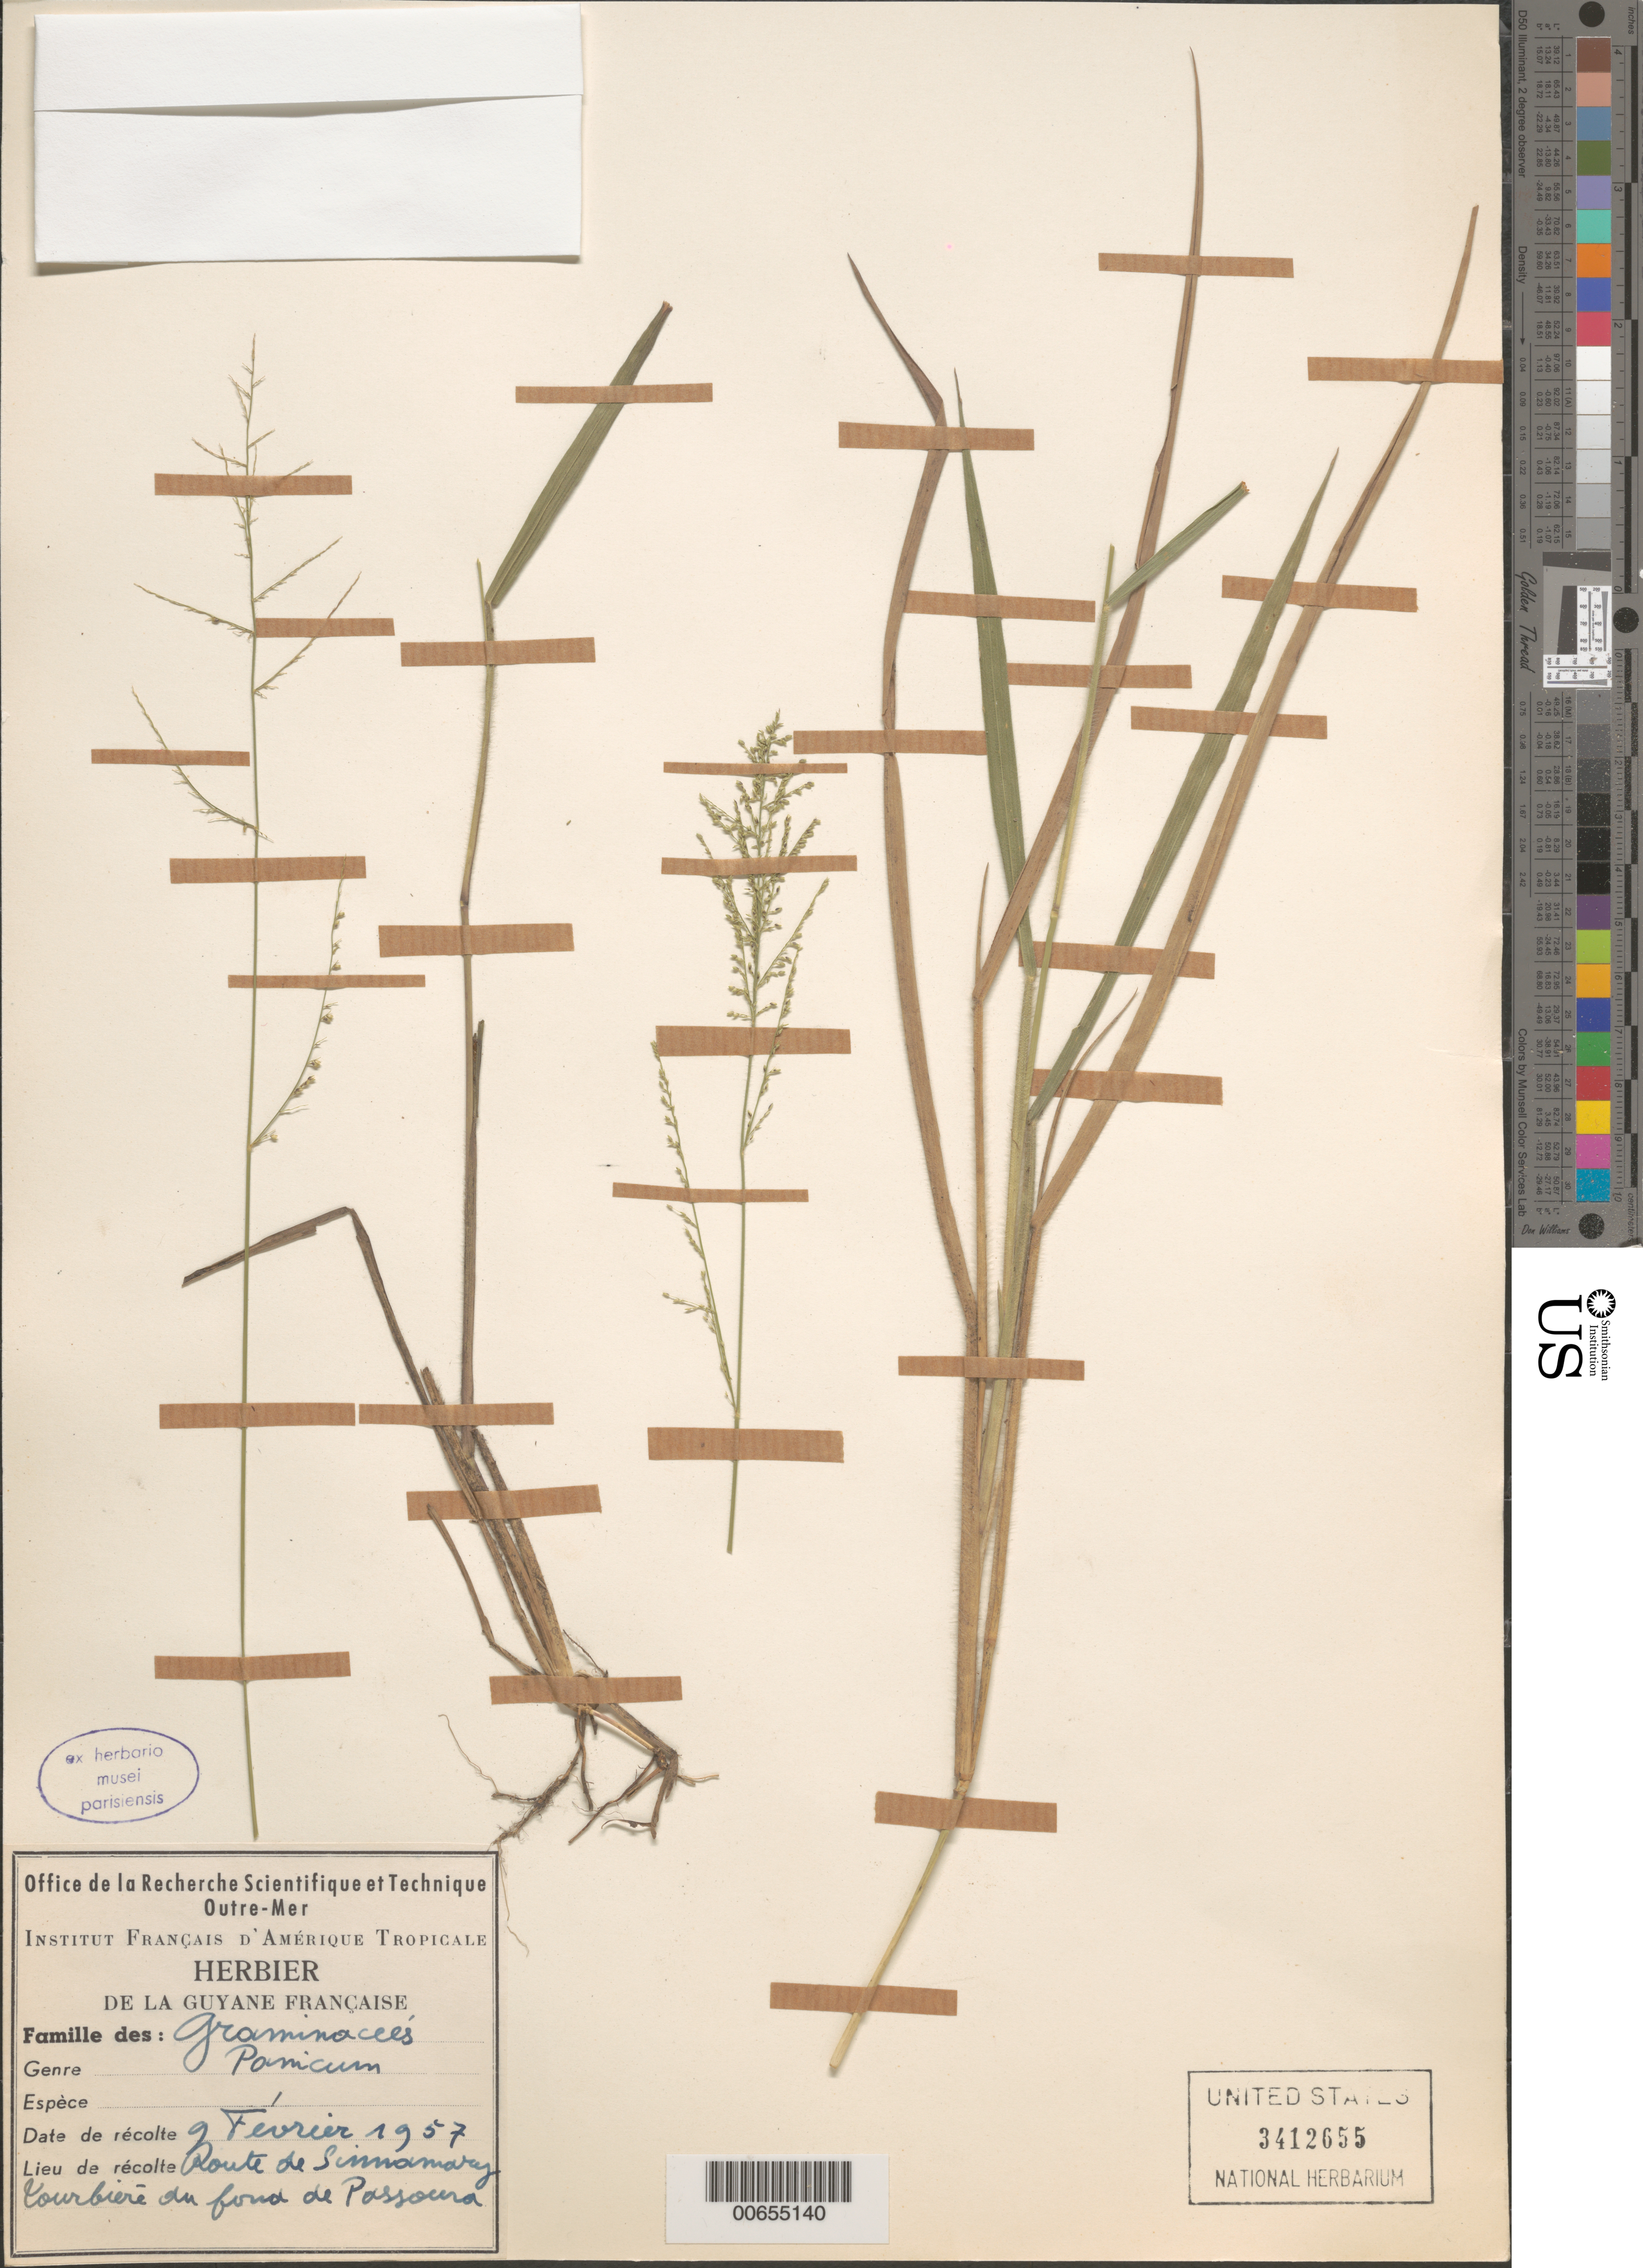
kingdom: Plantae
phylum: Tracheophyta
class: Liliopsida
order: Poales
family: Poaceae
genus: Panicum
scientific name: Panicum sp.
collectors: J. Hoock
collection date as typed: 9-Feb-57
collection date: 1957-02-09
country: French Guiana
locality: Route de Sinnamary, courbieré du fond de Passoura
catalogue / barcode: US 3412655